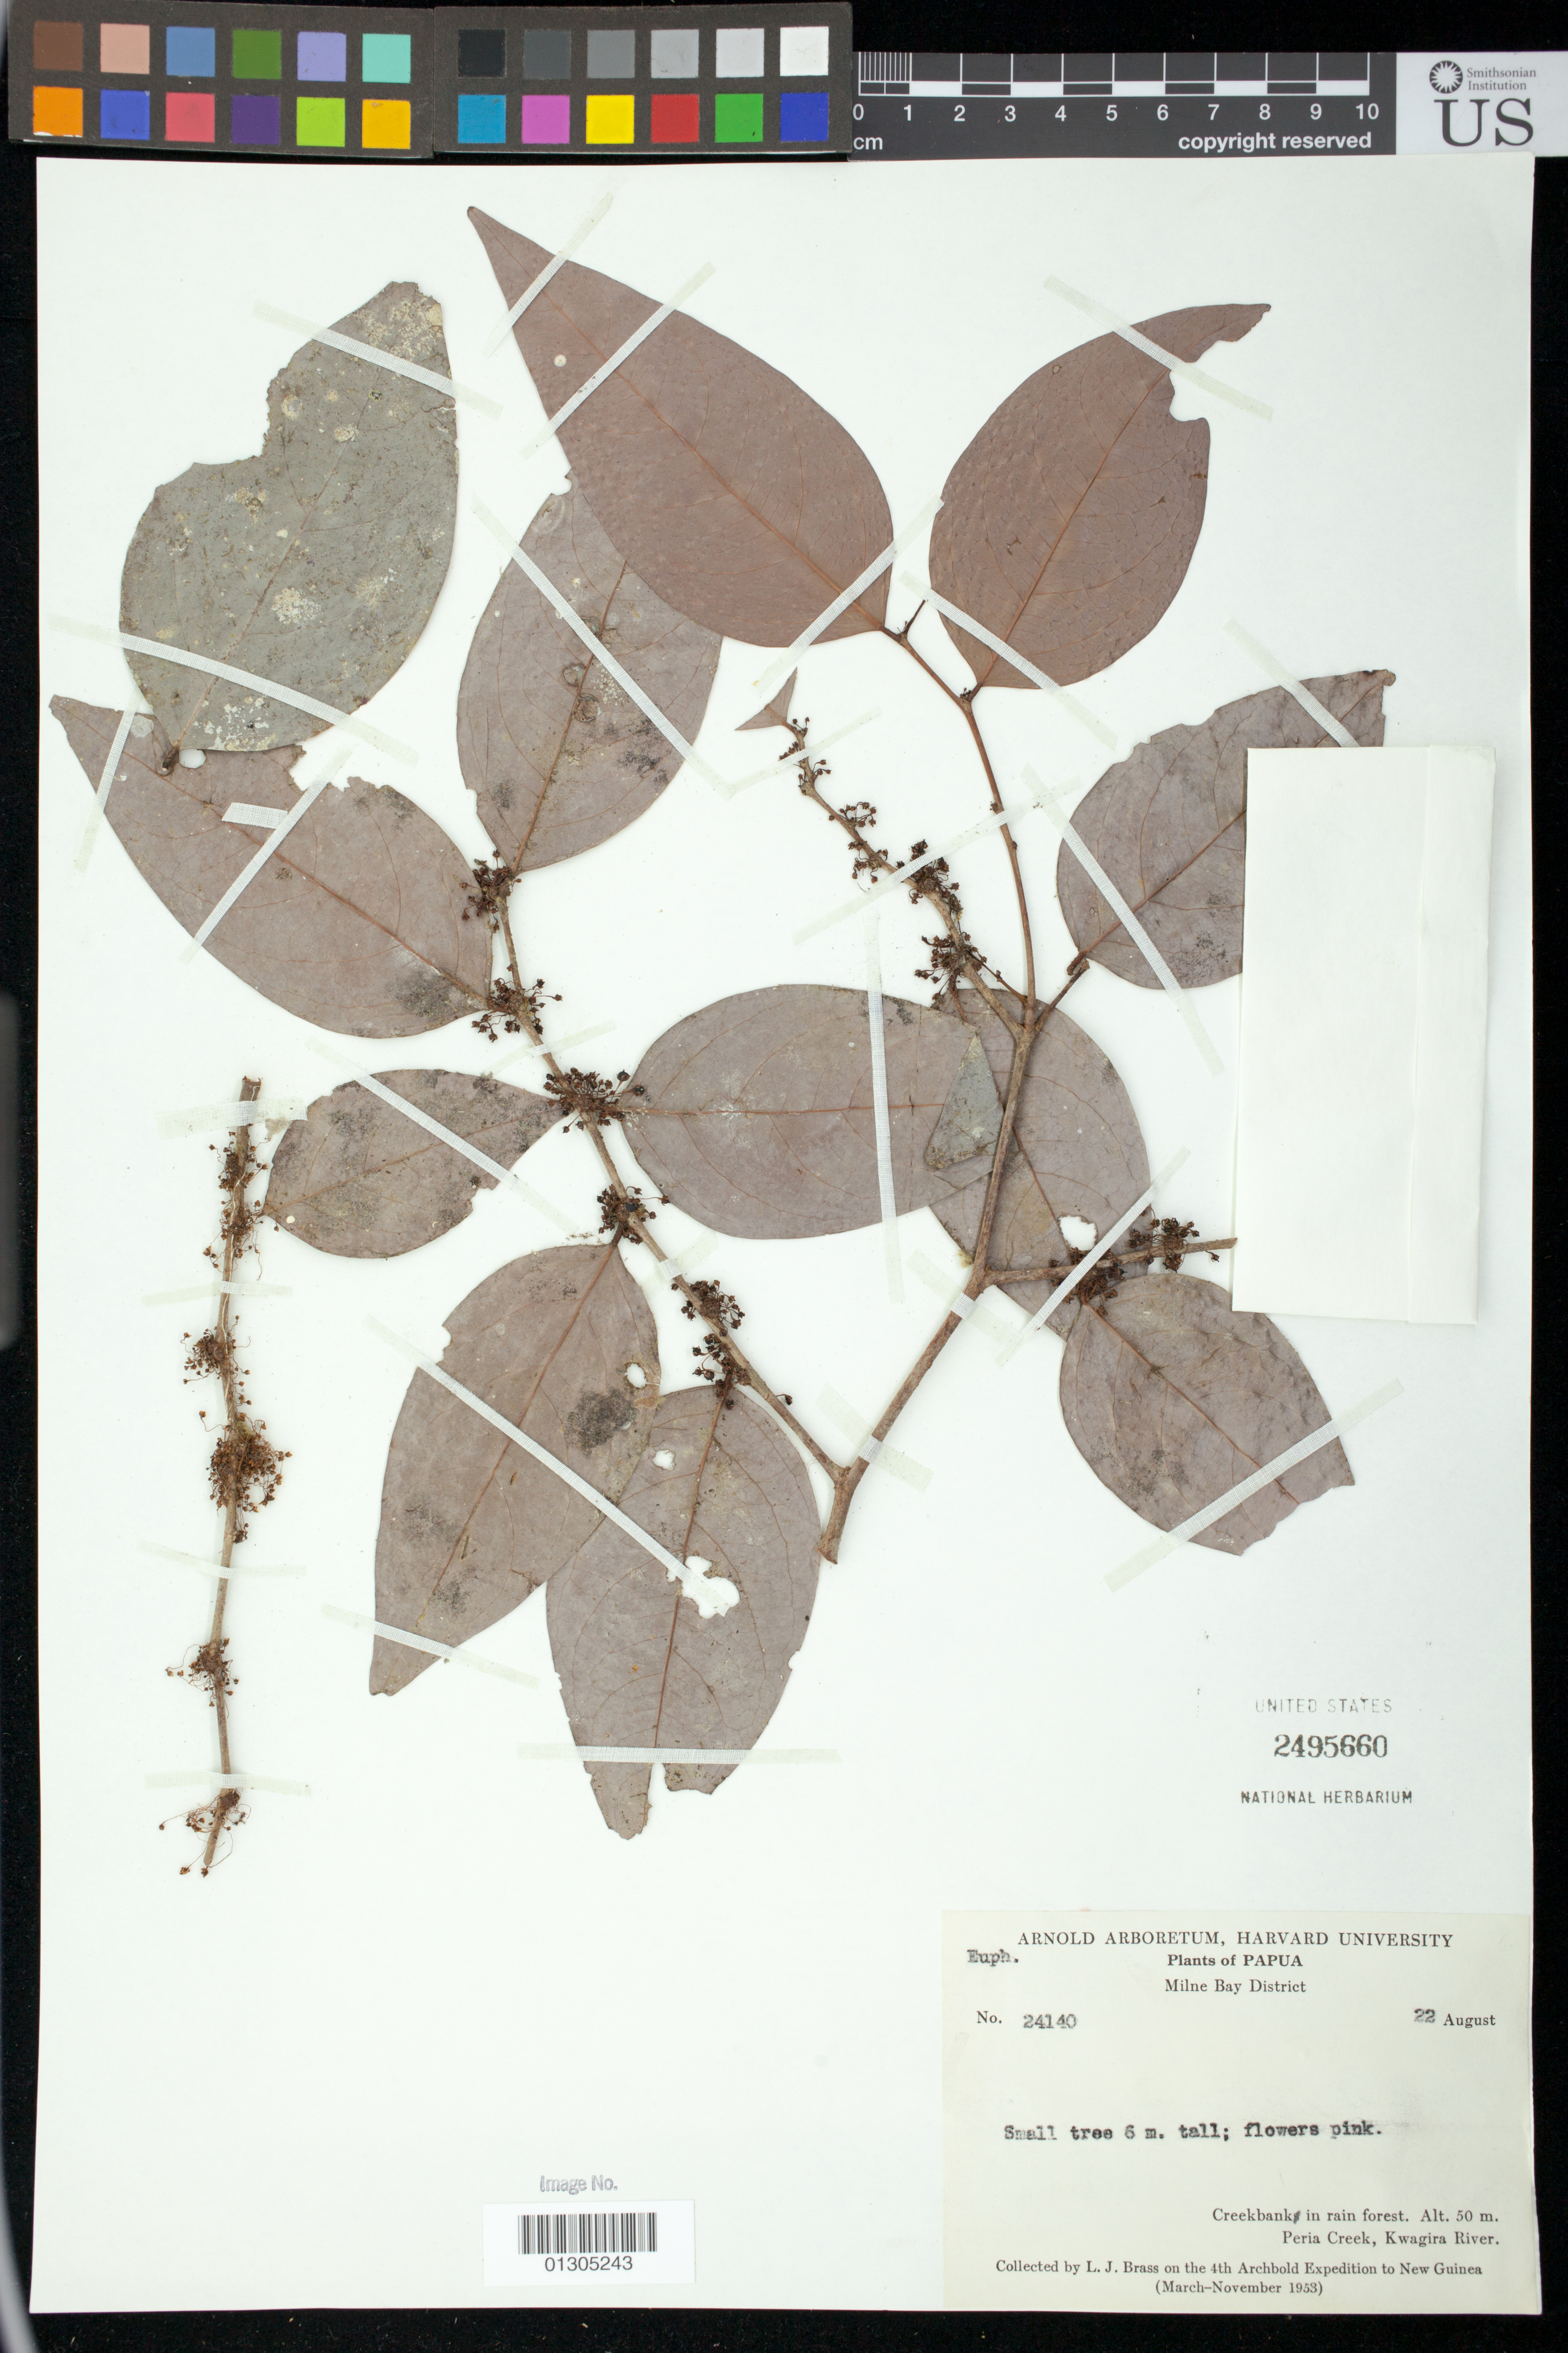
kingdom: Plantae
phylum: Tracheophyta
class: Magnoliopsida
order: Malpighiales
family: Euphorbiaceae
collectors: L. J. Brass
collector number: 24140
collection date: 1953-08-22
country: Papua New Guinea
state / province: Milne Bay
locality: Creekbank in rain forest. Peria Creek, Kwagira River.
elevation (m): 50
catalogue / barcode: US 2495660